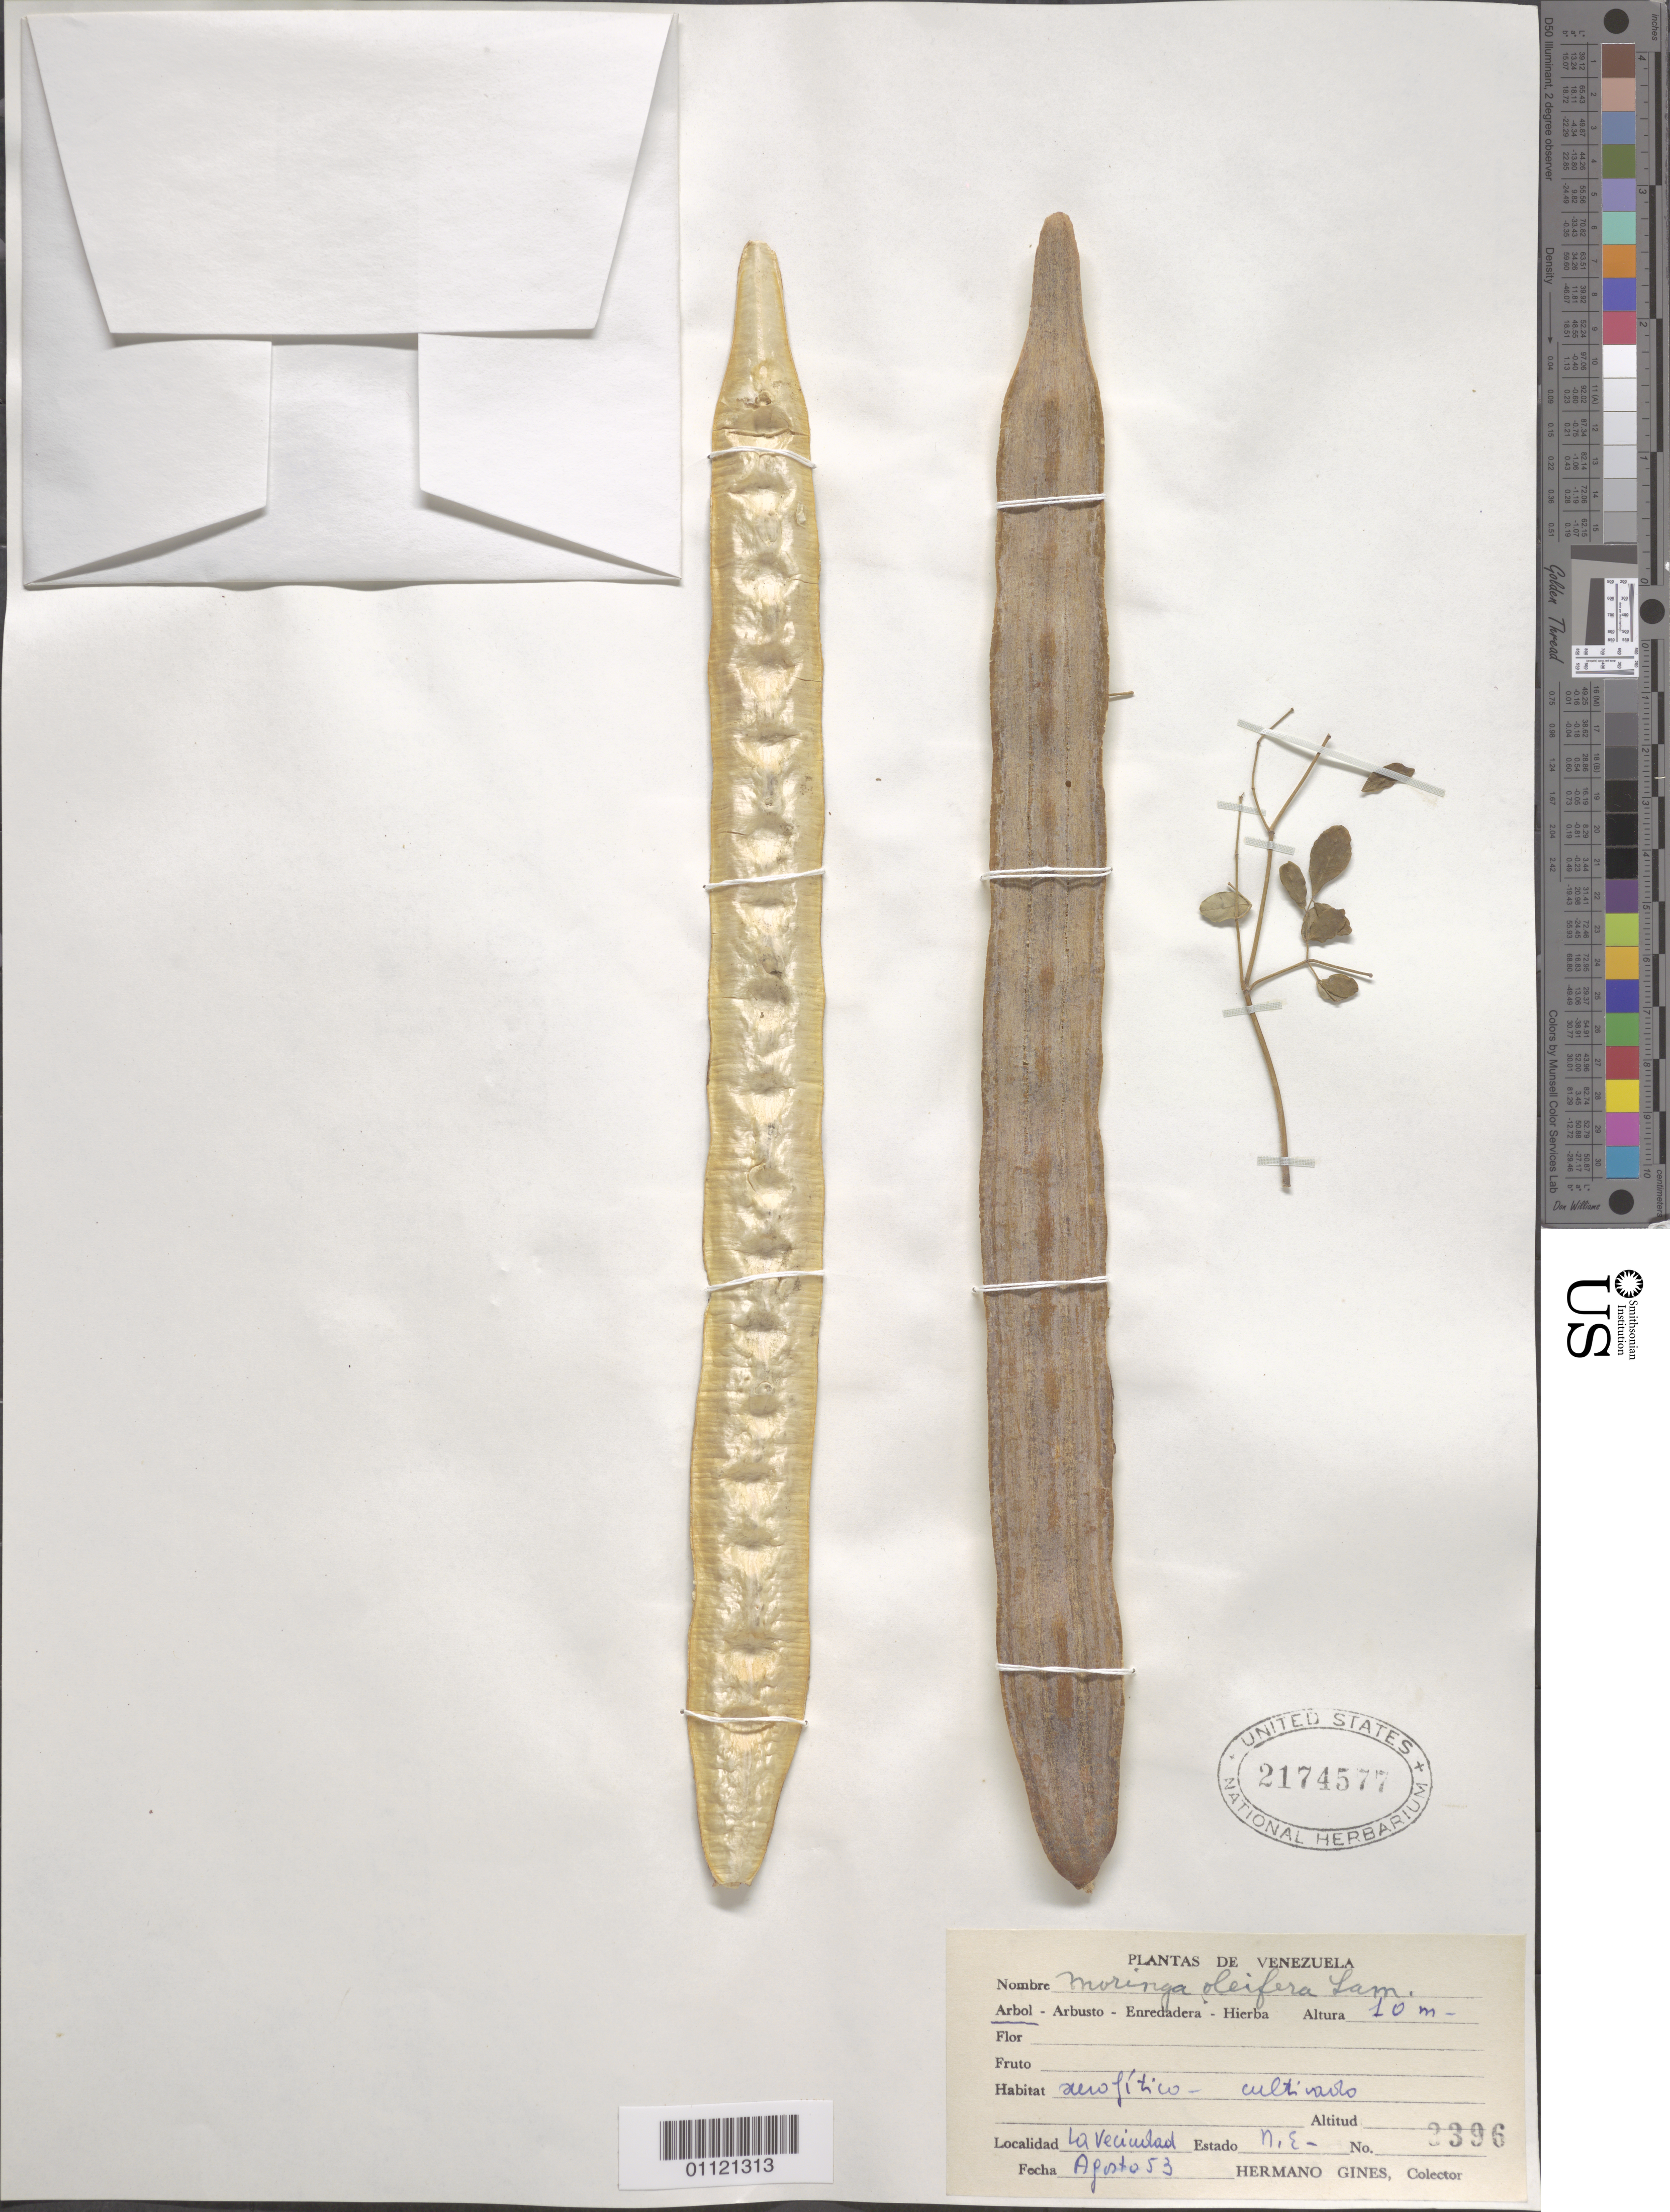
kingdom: Plantae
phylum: Tracheophyta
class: Magnoliopsida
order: Brassicales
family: Moringaceae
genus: Moringa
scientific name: Moringa oleifera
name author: Lam.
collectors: Bro. Gines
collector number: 3396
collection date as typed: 01 Aug 1953 to 31 Aug 1953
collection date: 1953-08-01/1953-08-31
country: Venezuela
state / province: Nueva Esparta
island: Margarita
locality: La Vecindad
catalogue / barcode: US 2174577